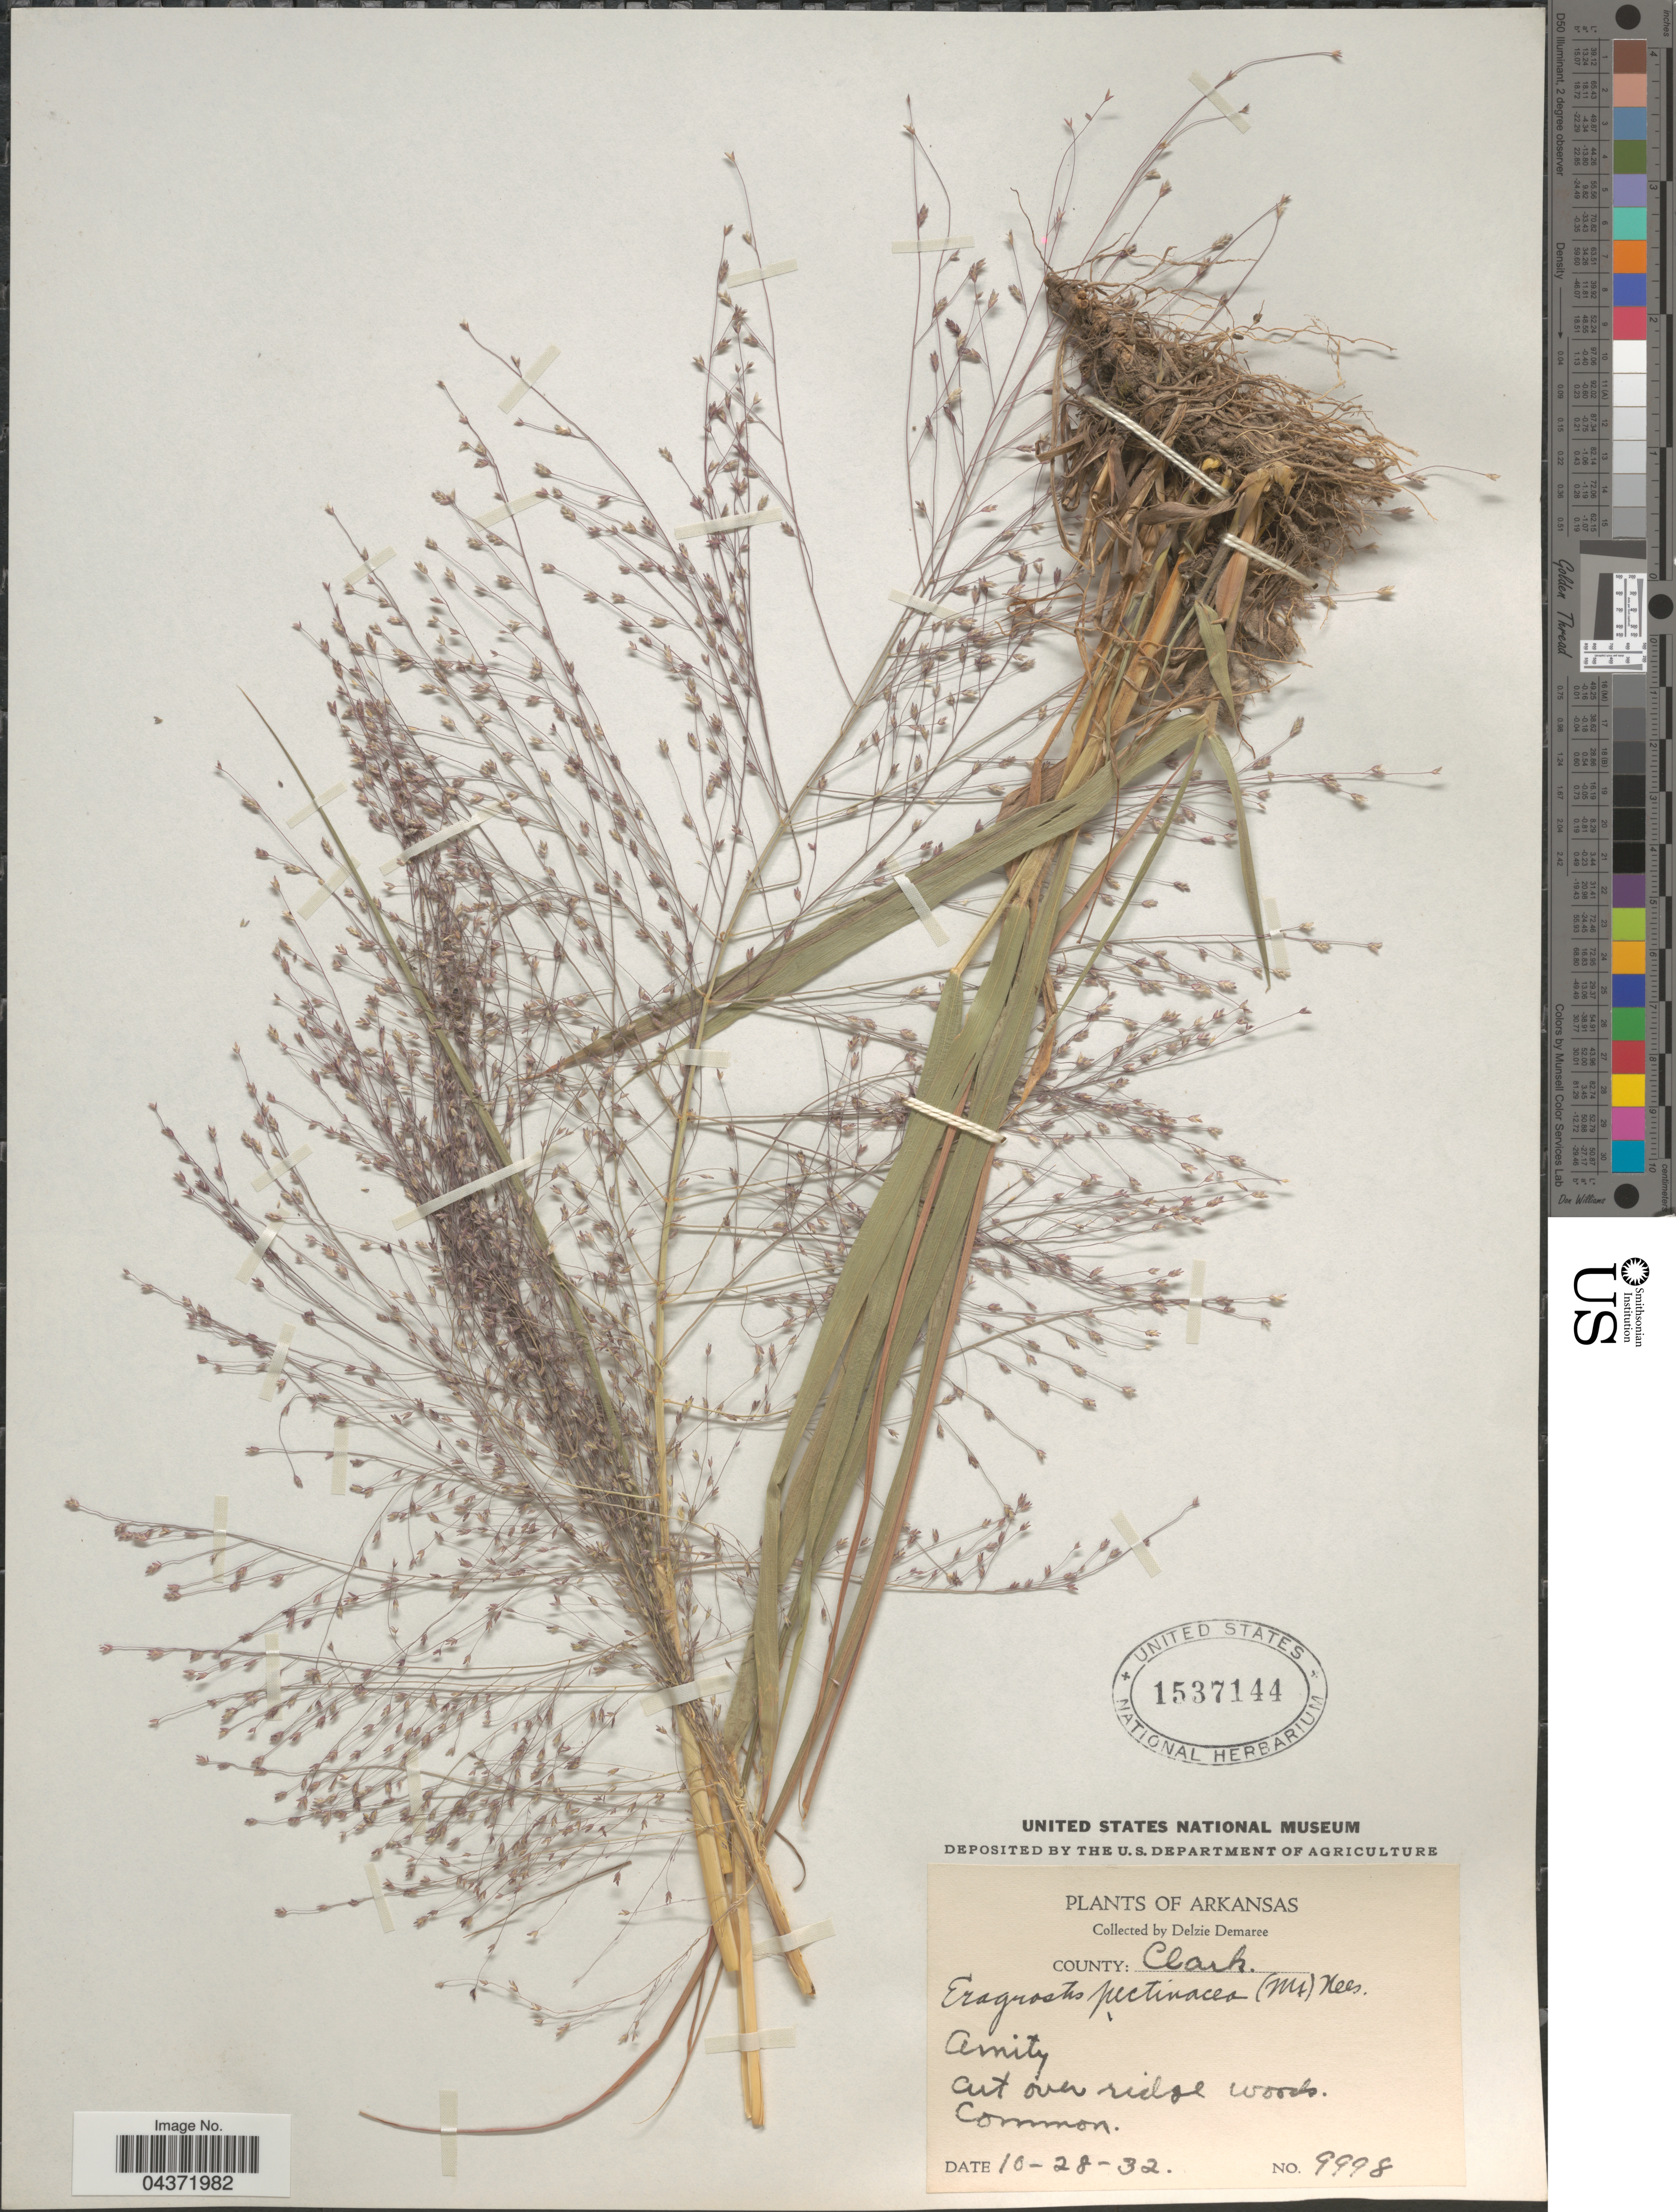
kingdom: Plantae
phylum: Tracheophyta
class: Liliopsida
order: Poales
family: Poaceae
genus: Eragrostis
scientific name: Eragrostis spectabilis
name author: (Pursh) Steud.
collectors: D. Demaree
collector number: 9998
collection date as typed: Transcribed d/m/y: 28/10/32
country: United States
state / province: Arkansas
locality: County: Clark. Amity.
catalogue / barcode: US 1537144